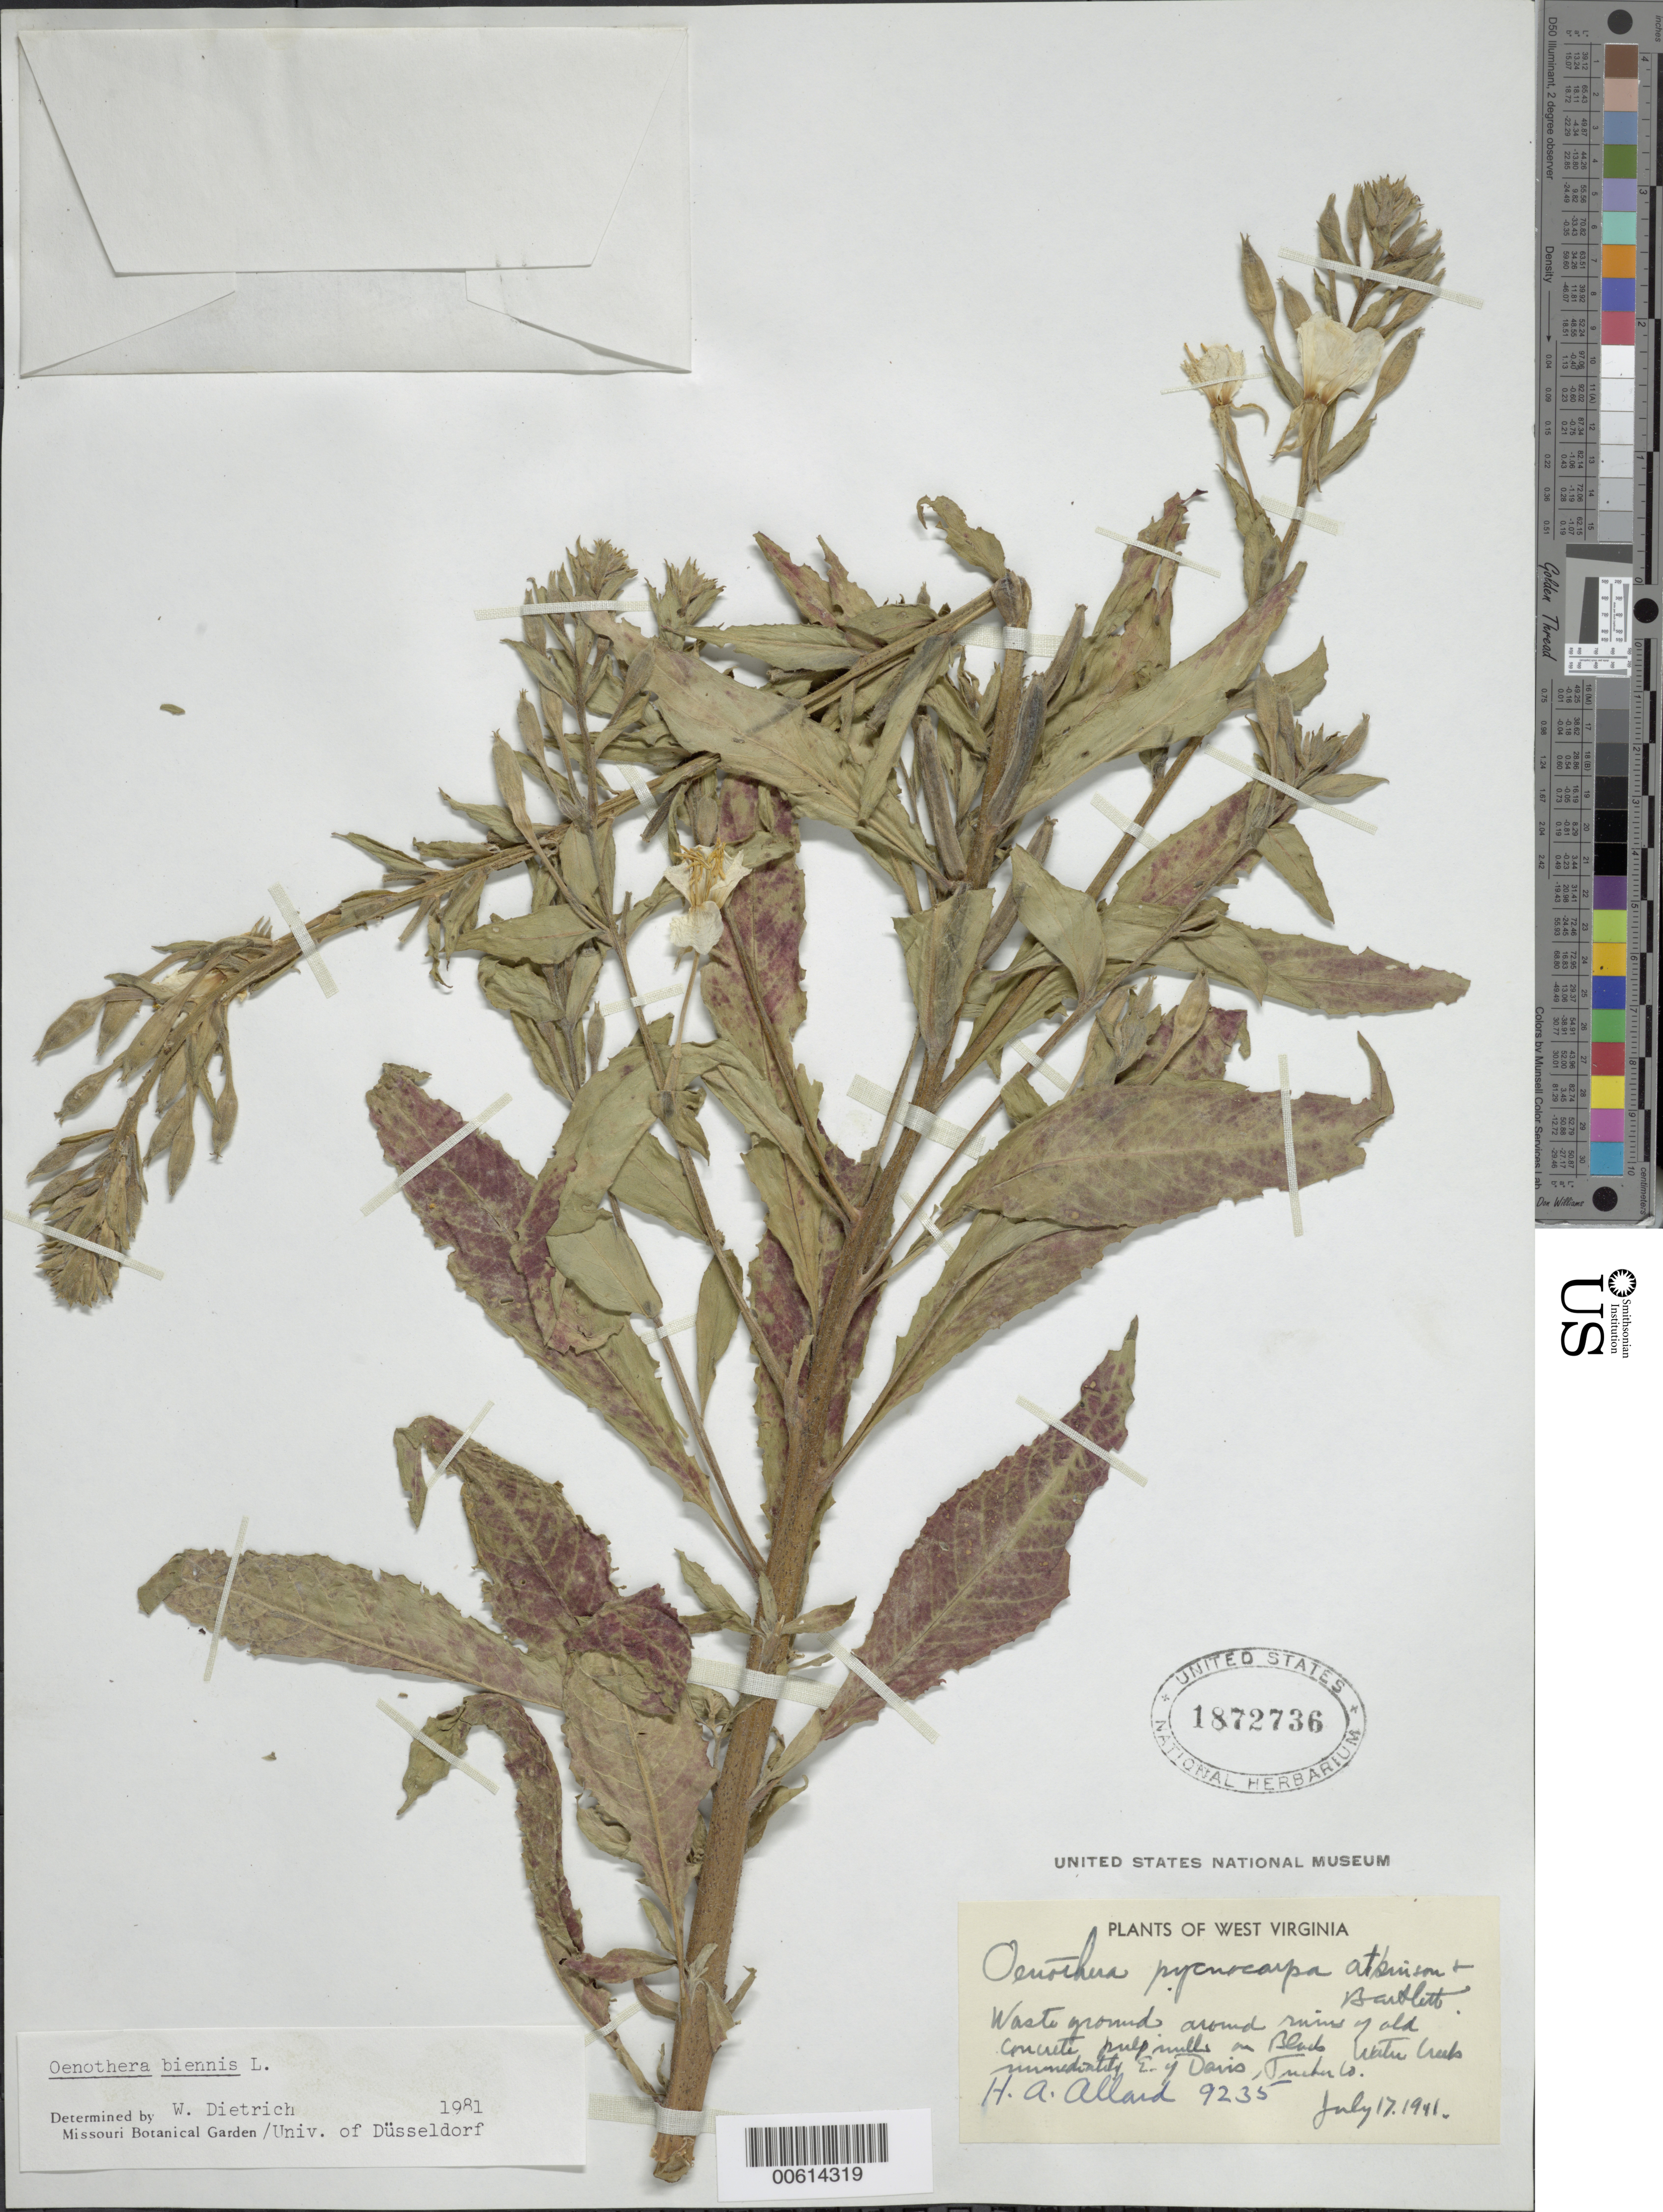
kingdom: Plantae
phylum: Tracheophyta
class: Magnoliopsida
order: Myrtales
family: Onagraceae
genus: Oenothera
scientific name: Oenothera biennis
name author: L.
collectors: H. A. Allard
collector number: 9235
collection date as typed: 17 Jul 1941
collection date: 1941-07-17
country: United States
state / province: West Virginia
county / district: Tucker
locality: Black Water Creek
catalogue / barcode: US 1872736